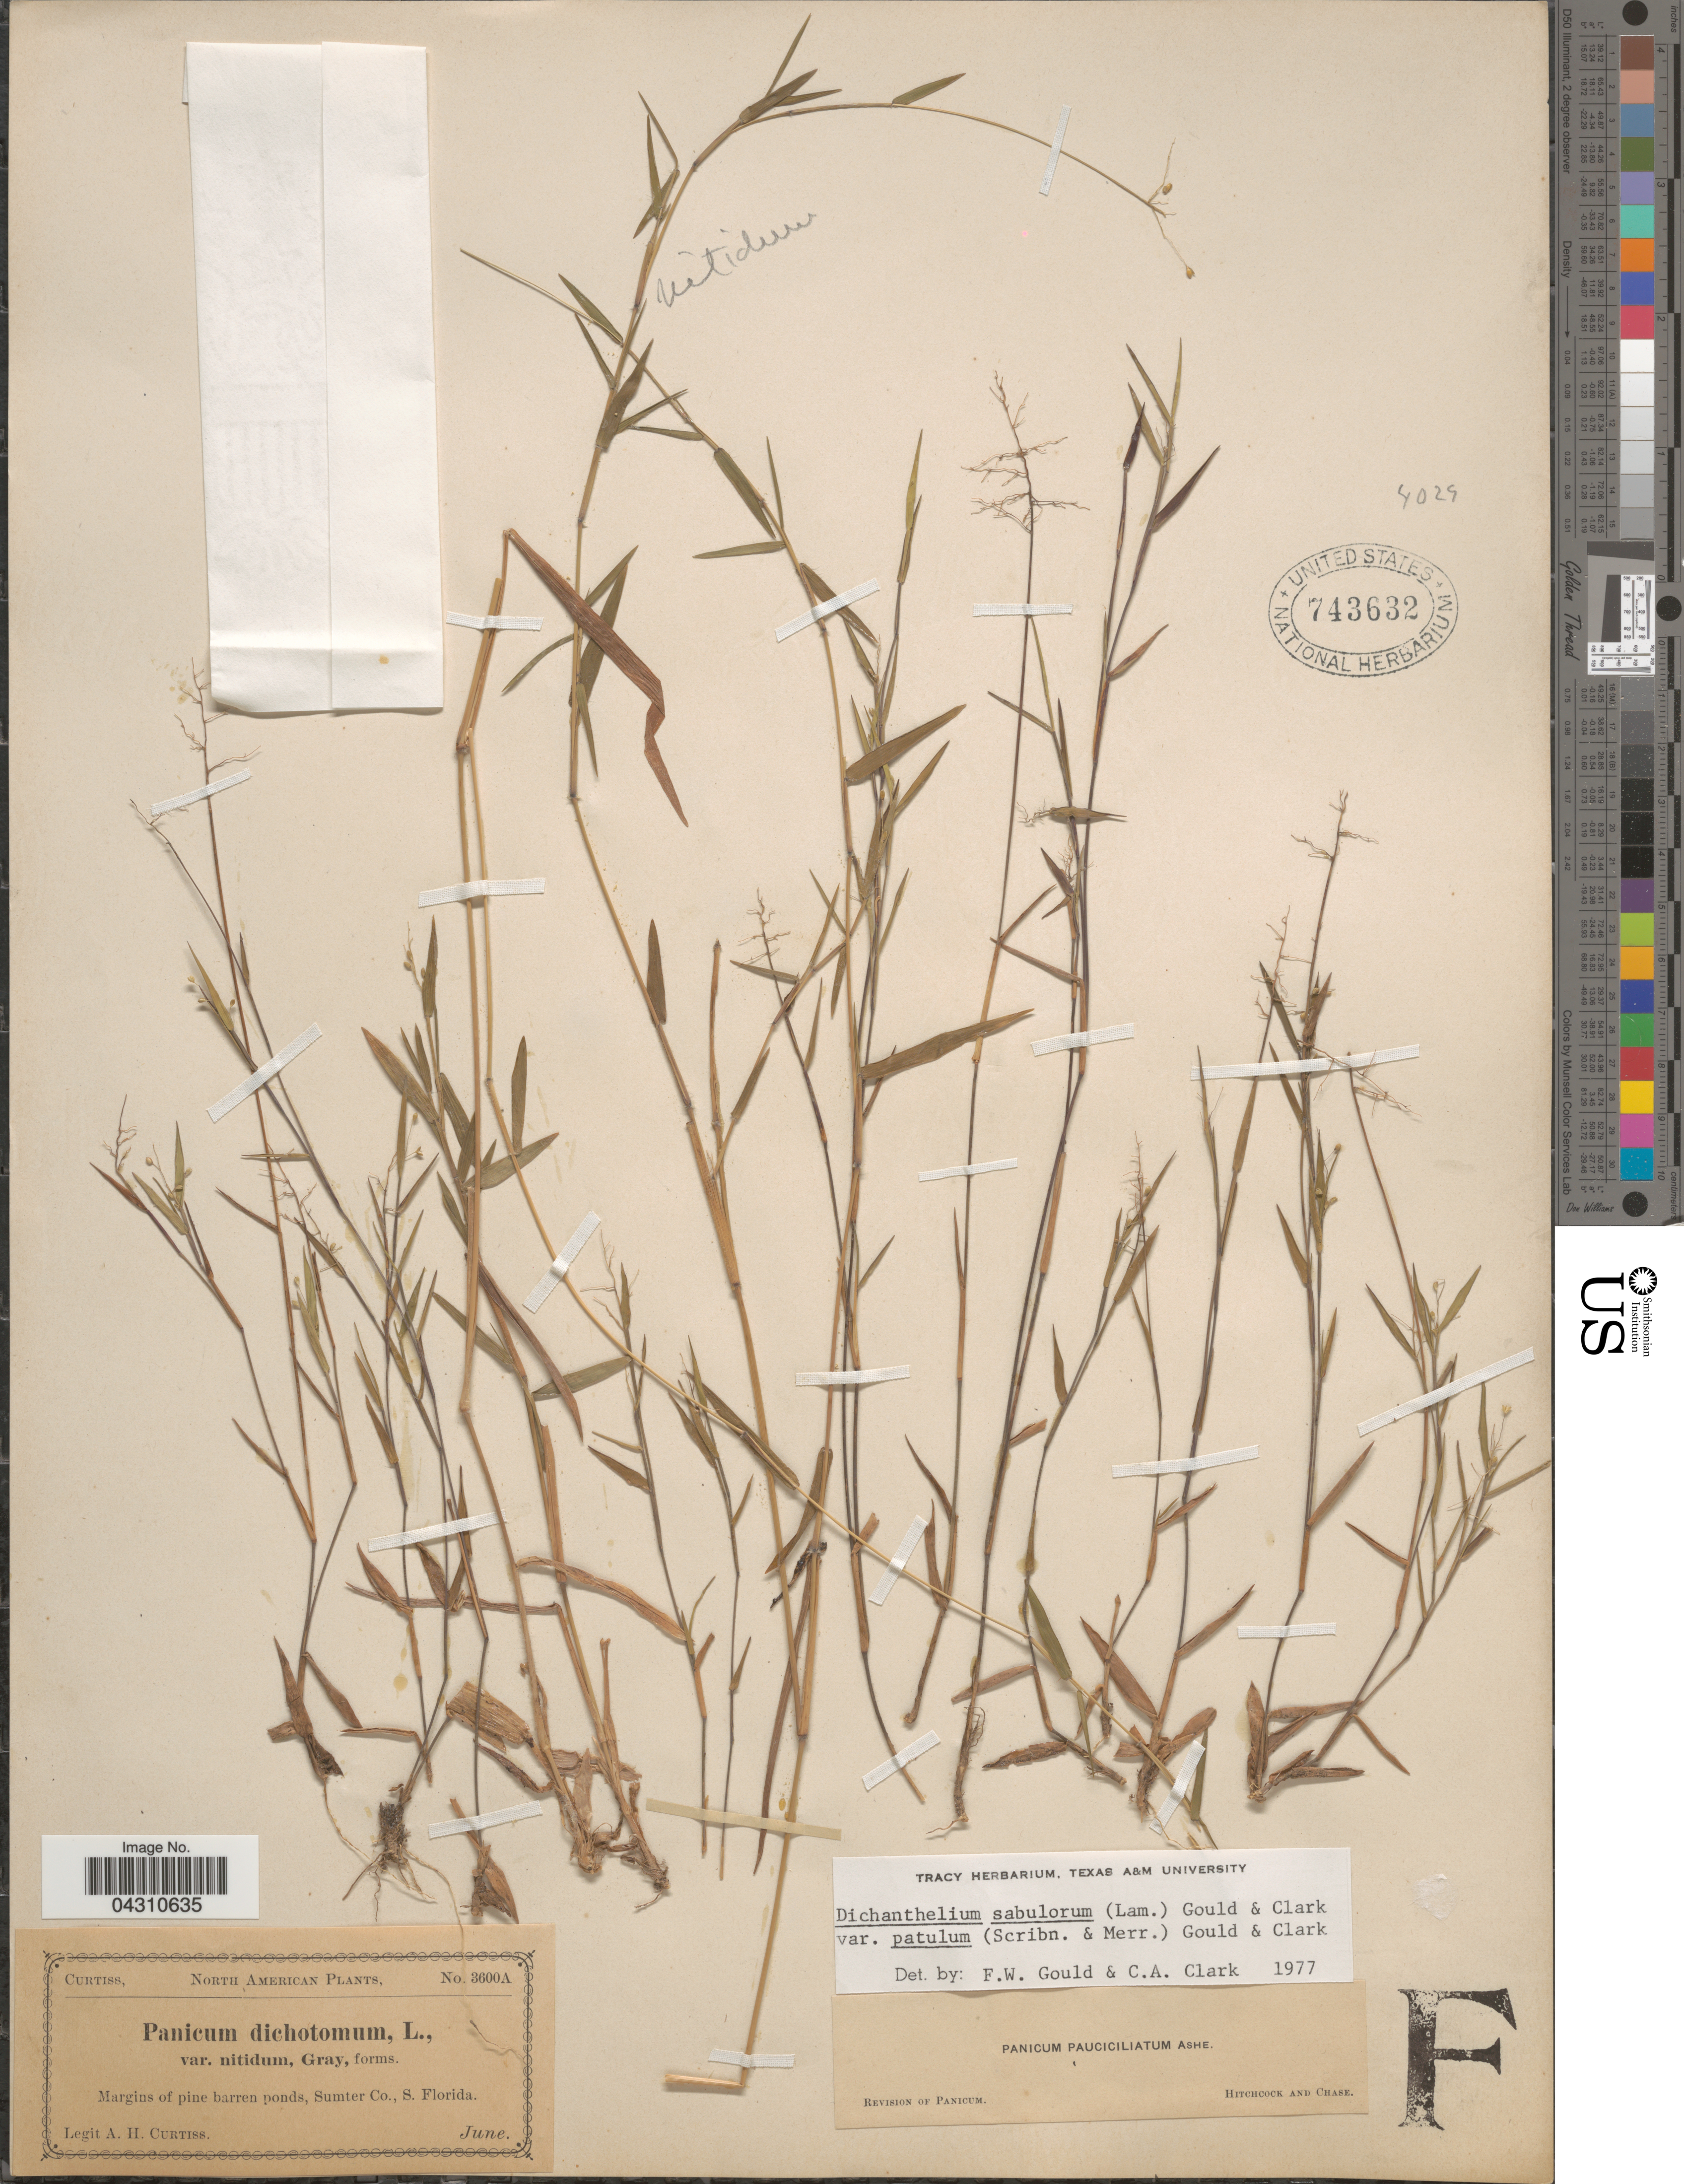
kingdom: Plantae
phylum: Tracheophyta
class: Liliopsida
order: Poales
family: Poaceae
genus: Dichanthelium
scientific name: Dichanthelium portoricense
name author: (Desv. ex Ham.) B.F. Hansen & Wunderlin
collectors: A. H. Curtiss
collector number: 3600A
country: United States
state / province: Florida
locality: Margins of pine barren ponds, Sumter Co., S. Florida.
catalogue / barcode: US 743632